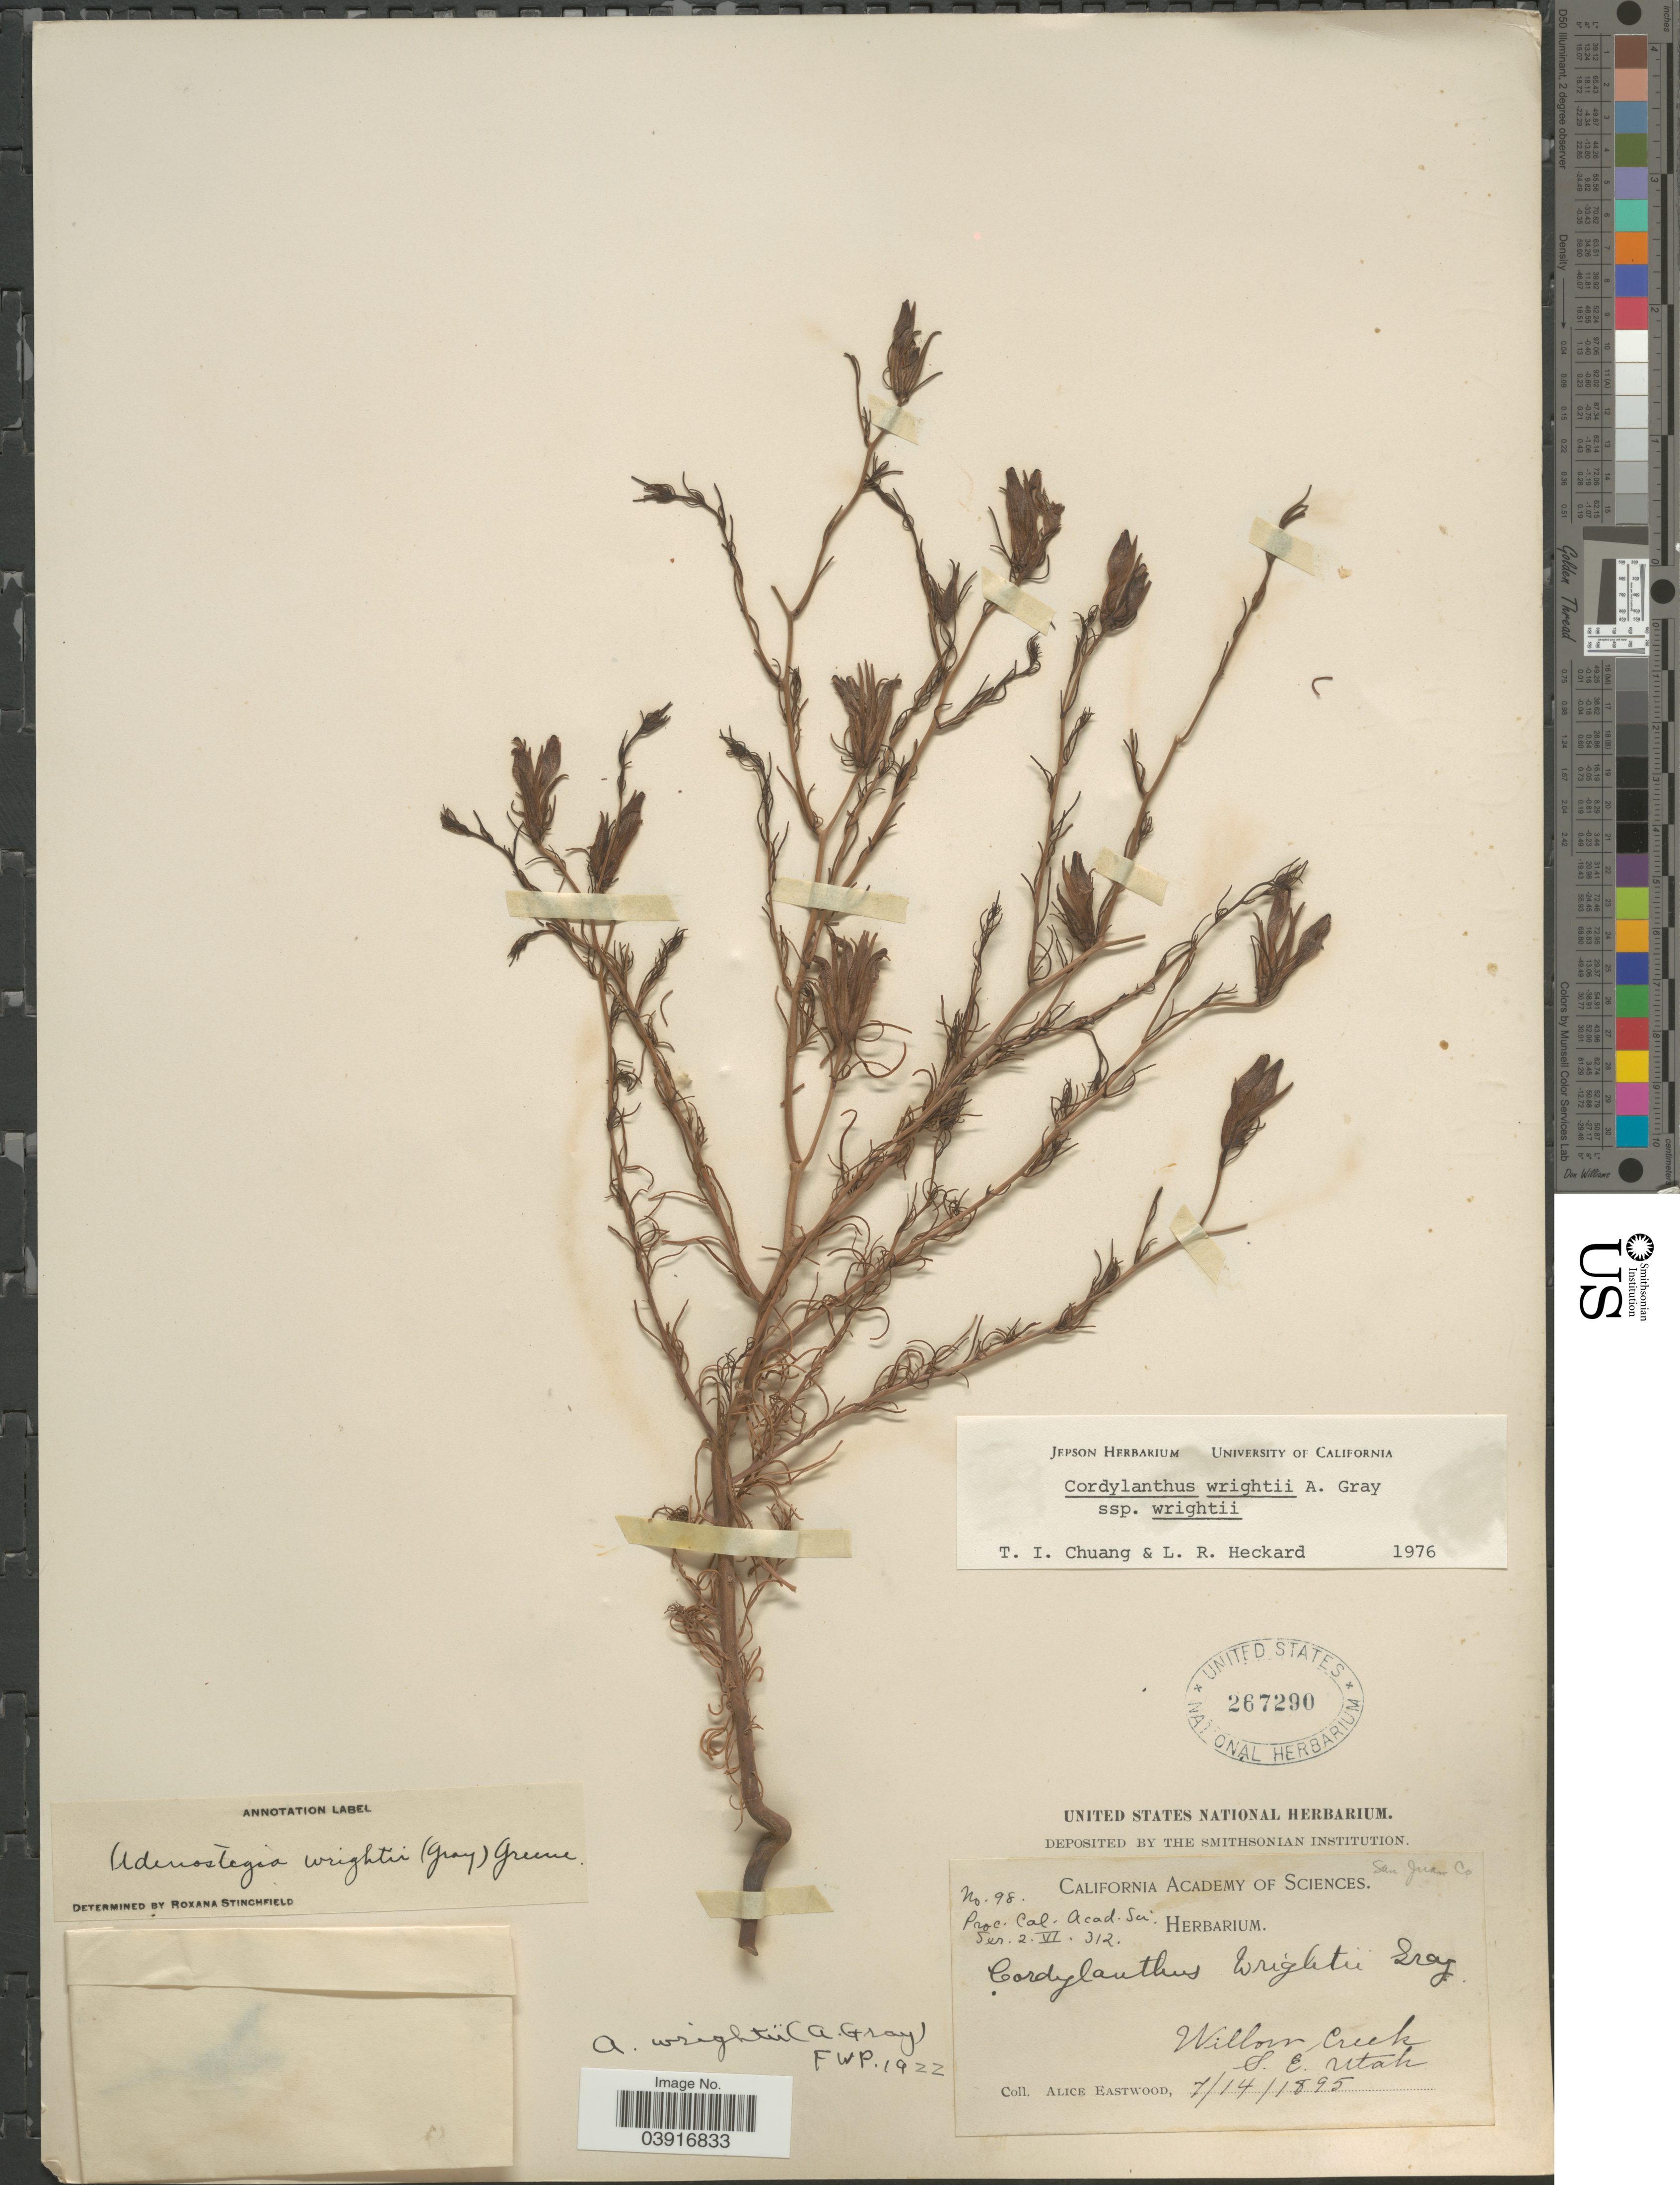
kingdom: Plantae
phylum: Tracheophyta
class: Magnoliopsida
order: Lamiales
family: Orobanchaceae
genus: Cordylanthus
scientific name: Cordylanthus wrightii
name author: A. Gray in Emory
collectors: A. Eastwood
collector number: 98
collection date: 1895-07-14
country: United States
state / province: Utah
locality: San Juan Co. Willow Creek. S.E. Utah.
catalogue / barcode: US 267290